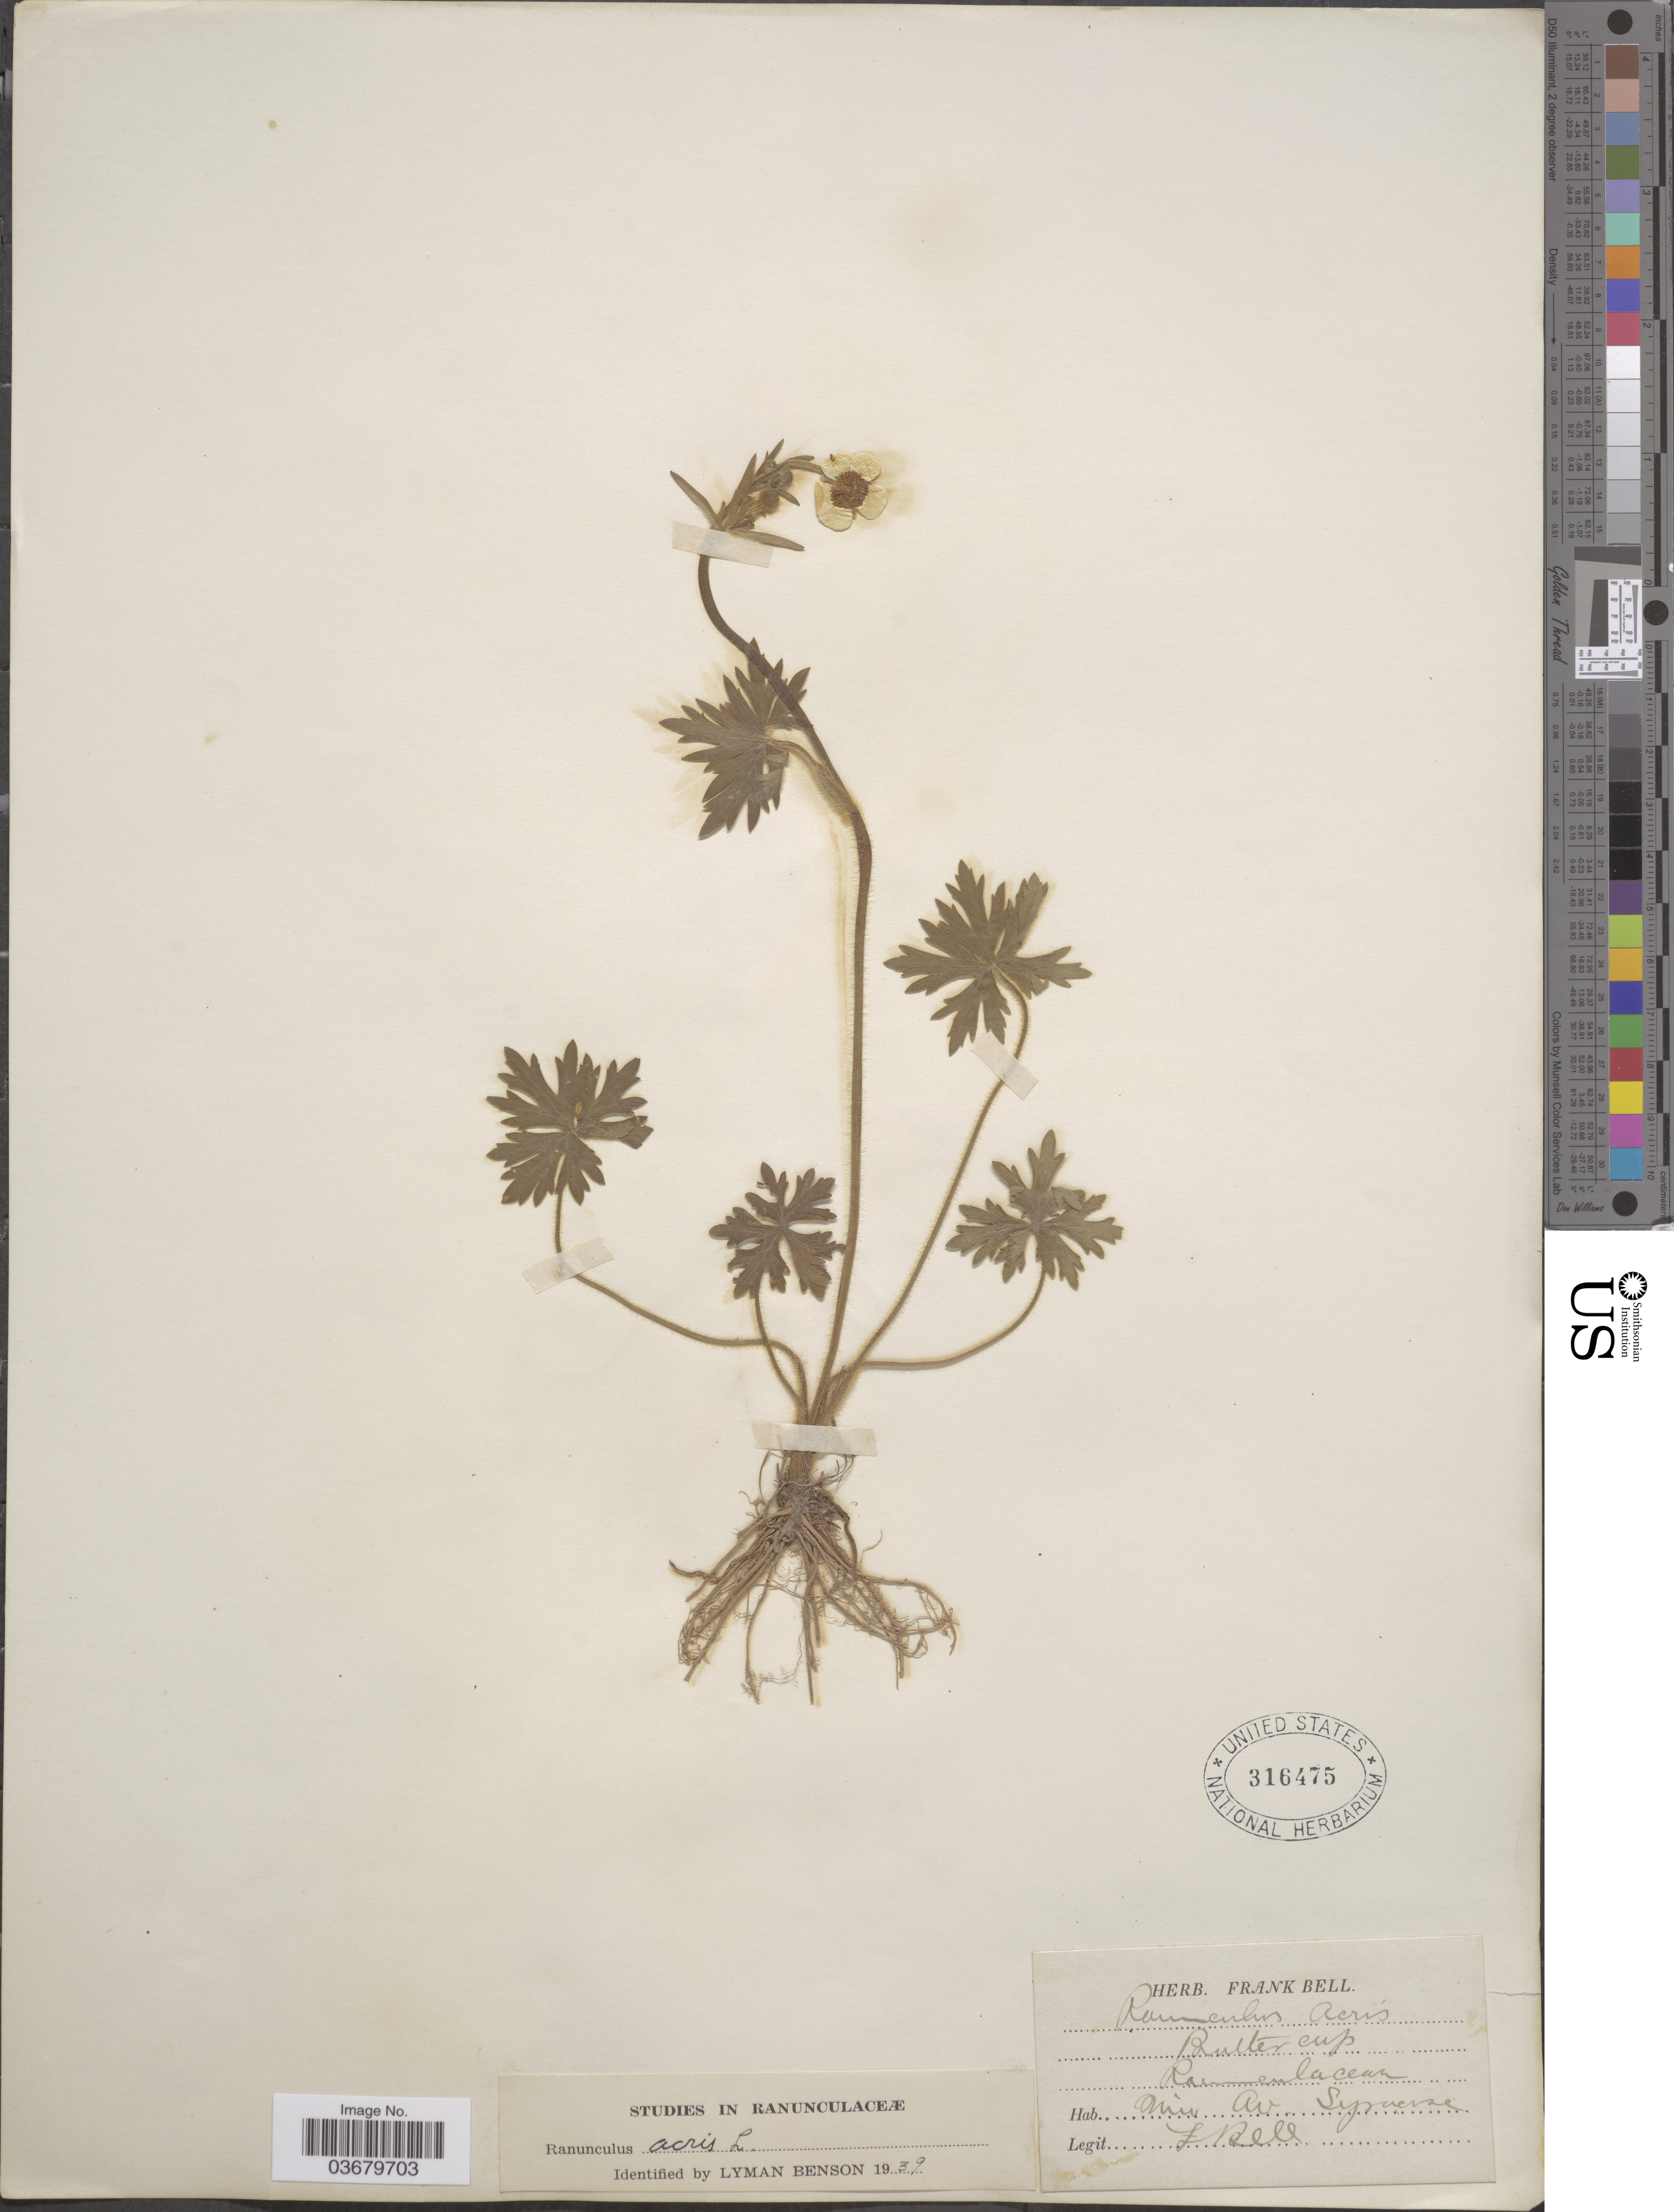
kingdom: Plantae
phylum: Tracheophyta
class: Magnoliopsida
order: Ranunculales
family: Ranunculaceae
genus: Ranunculus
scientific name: Ranunculus acris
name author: L.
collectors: F. Bell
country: United States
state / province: New York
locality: Univ of Syracuse.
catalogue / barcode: US 316475